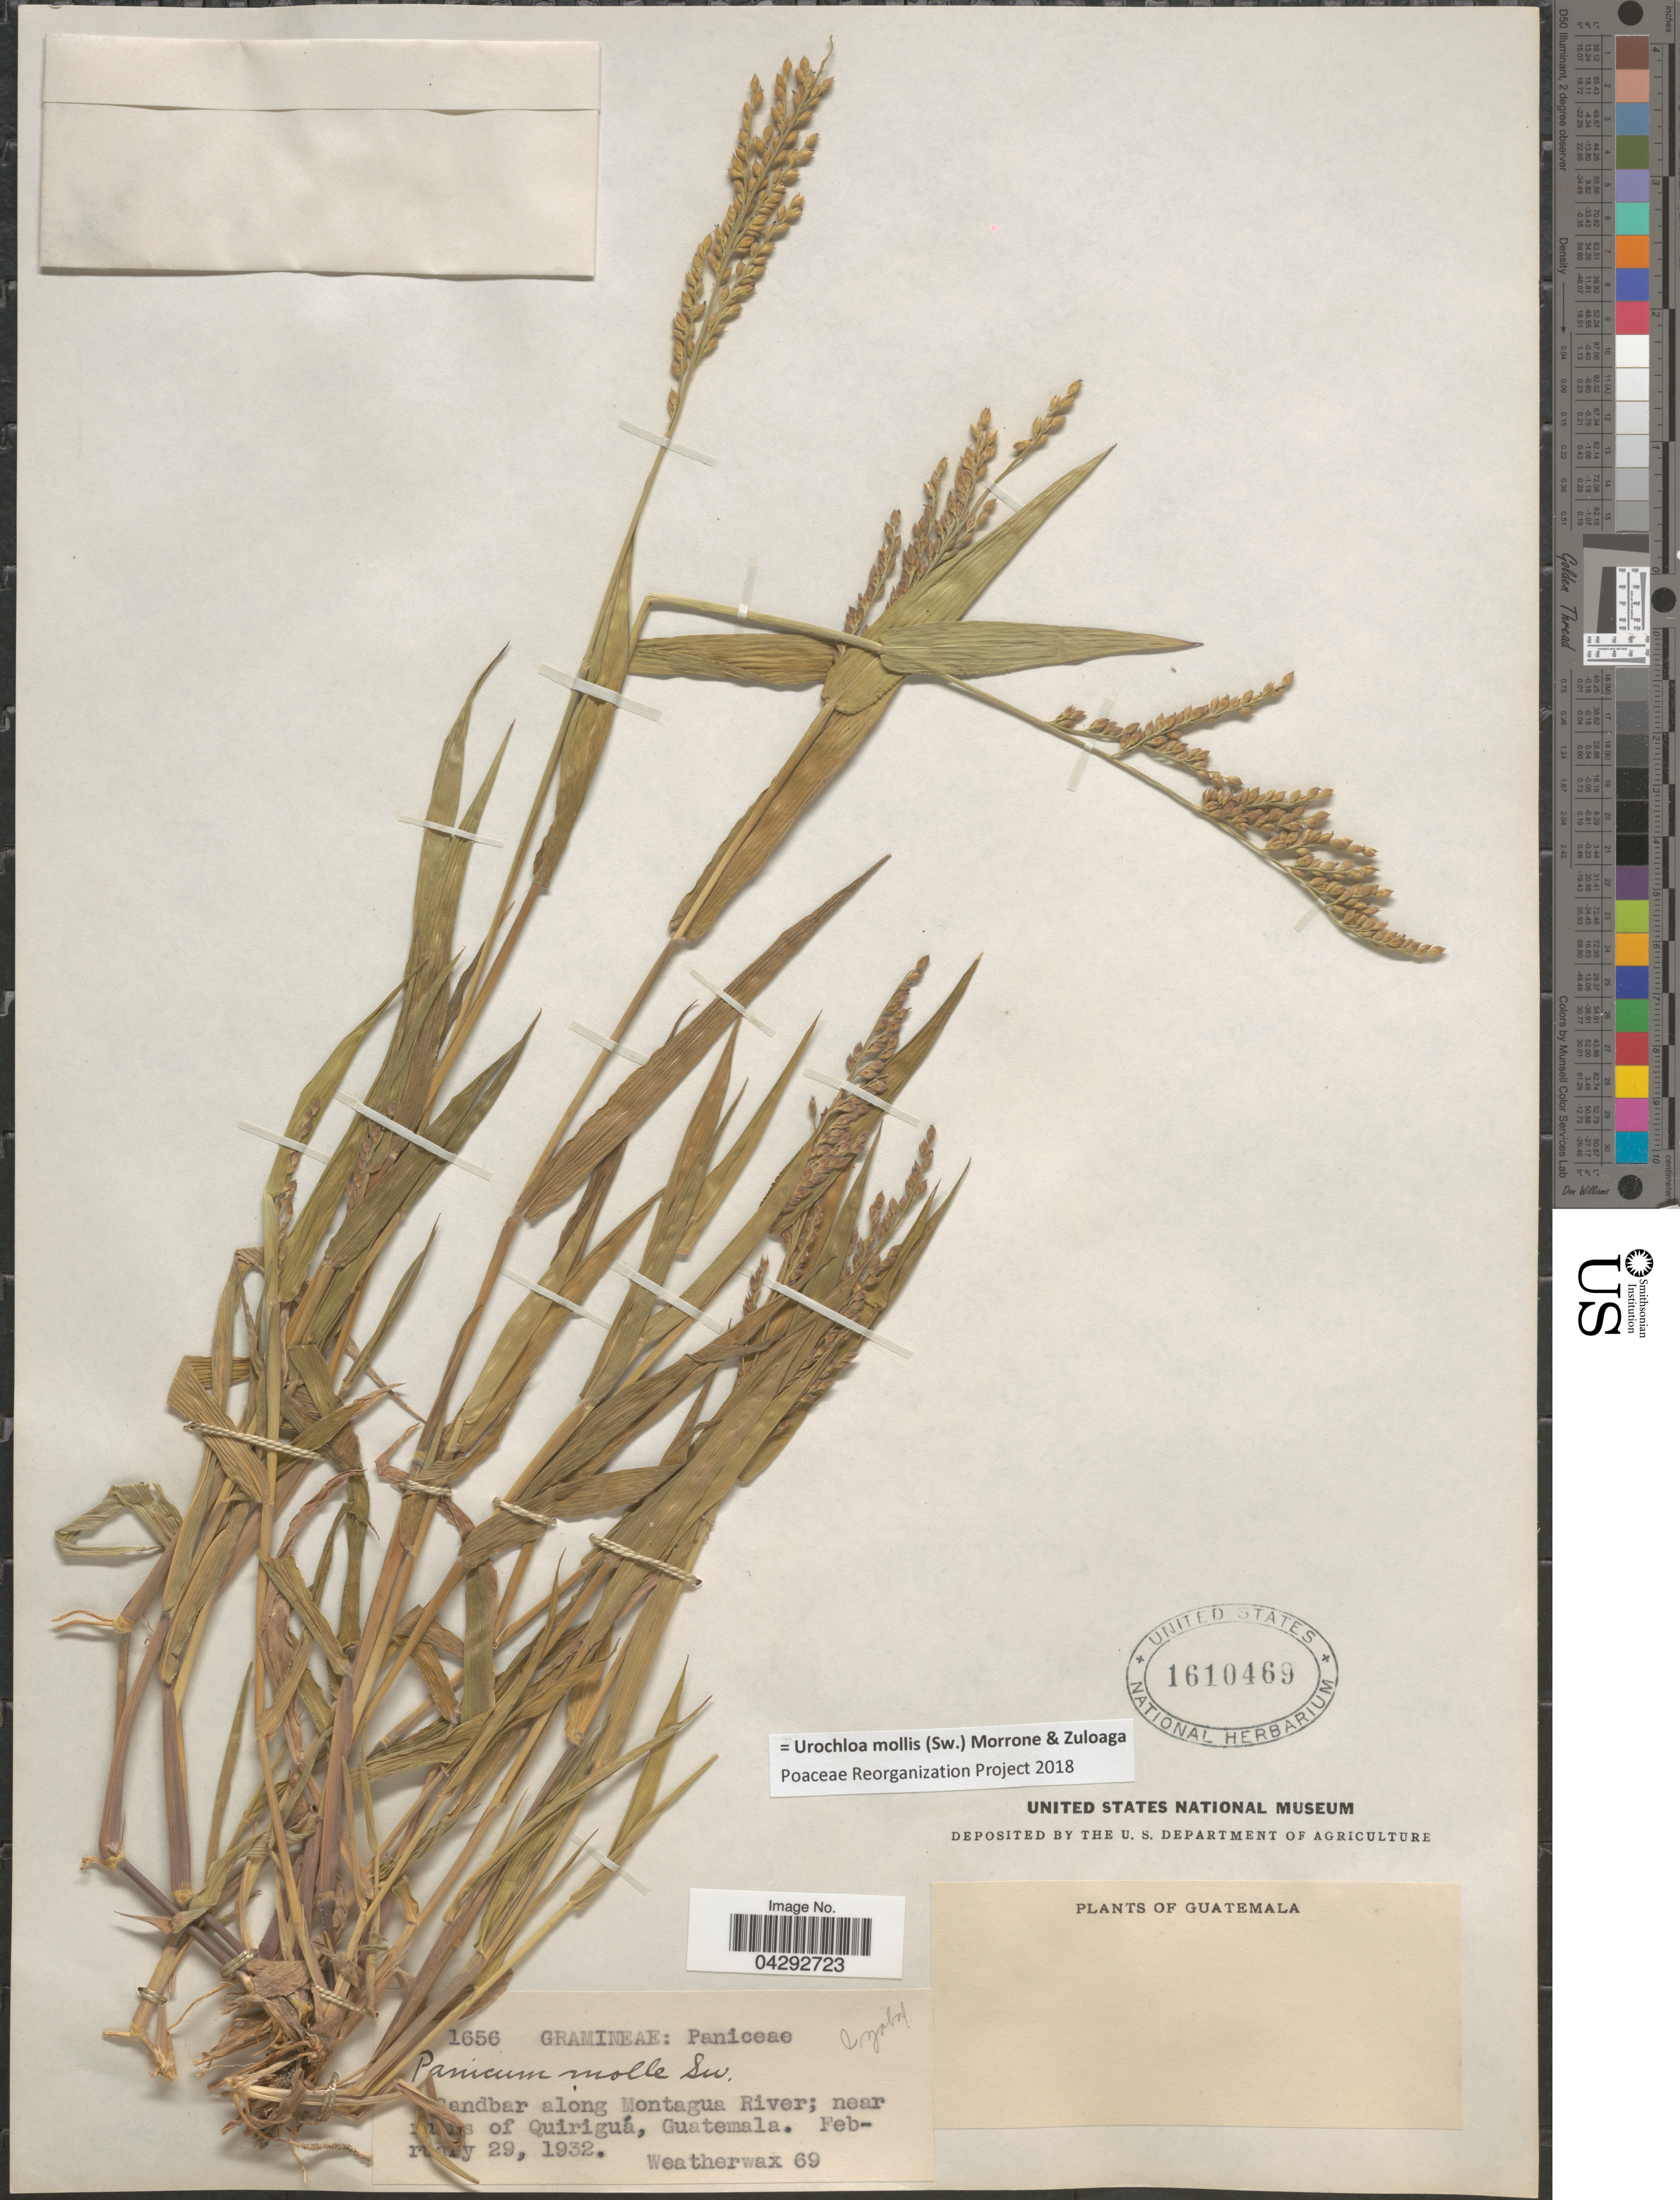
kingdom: Plantae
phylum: Tracheophyta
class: Liliopsida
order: Poales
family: Poaceae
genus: Urochloa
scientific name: Urochloa mollis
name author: (Sw.) Morrone & Zuloaga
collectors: -. Weatherwax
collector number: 69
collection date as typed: Febr! 29, 1932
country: Guatemala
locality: [illegible text]andbar along Montagua River; near [illegible text] of Quiriguá.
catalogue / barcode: US 1610469